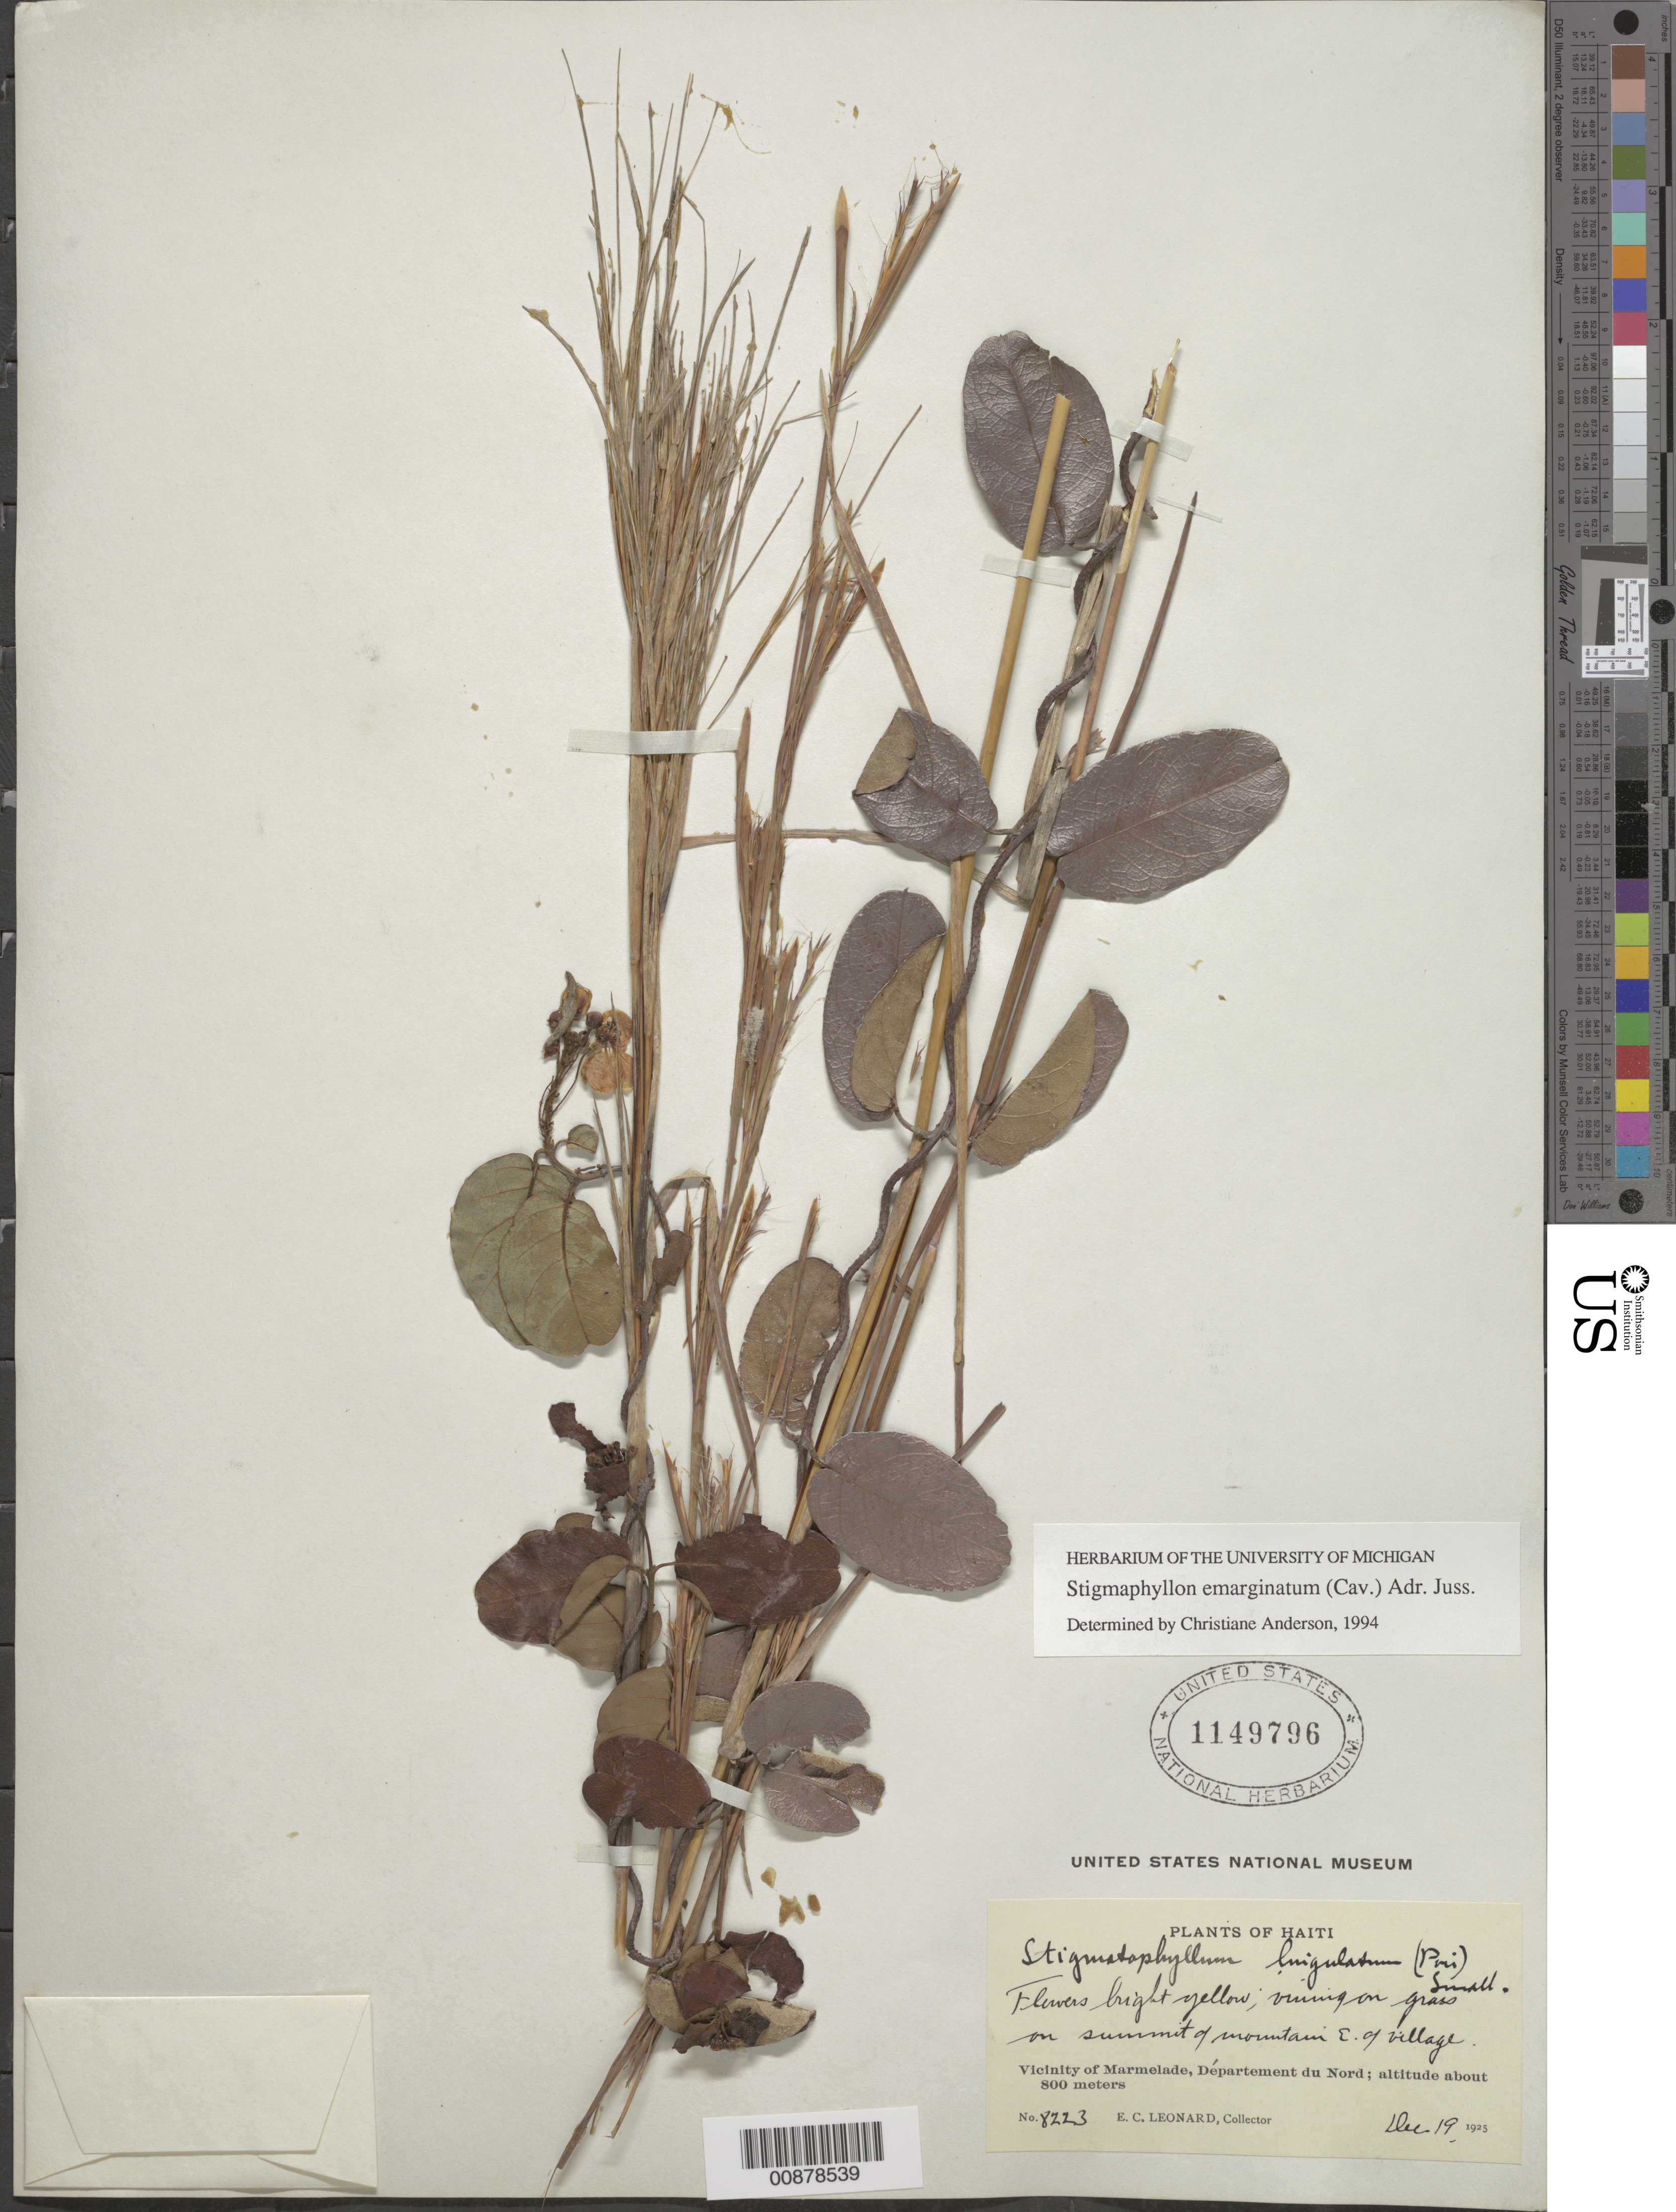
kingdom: Plantae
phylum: Tracheophyta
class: Magnoliopsida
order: Malpighiales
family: Malpighiaceae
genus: Stigmaphyllon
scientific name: Stigmaphyllon emarginatum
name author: (Cav.) A. Juss.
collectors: E. C. Leonard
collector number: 8223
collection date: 1925-12-19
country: Haiti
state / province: Nord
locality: On summit of mountain E. of village. Vicinity of Marmelade, Départment du Nord.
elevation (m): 800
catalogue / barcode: US 1149796